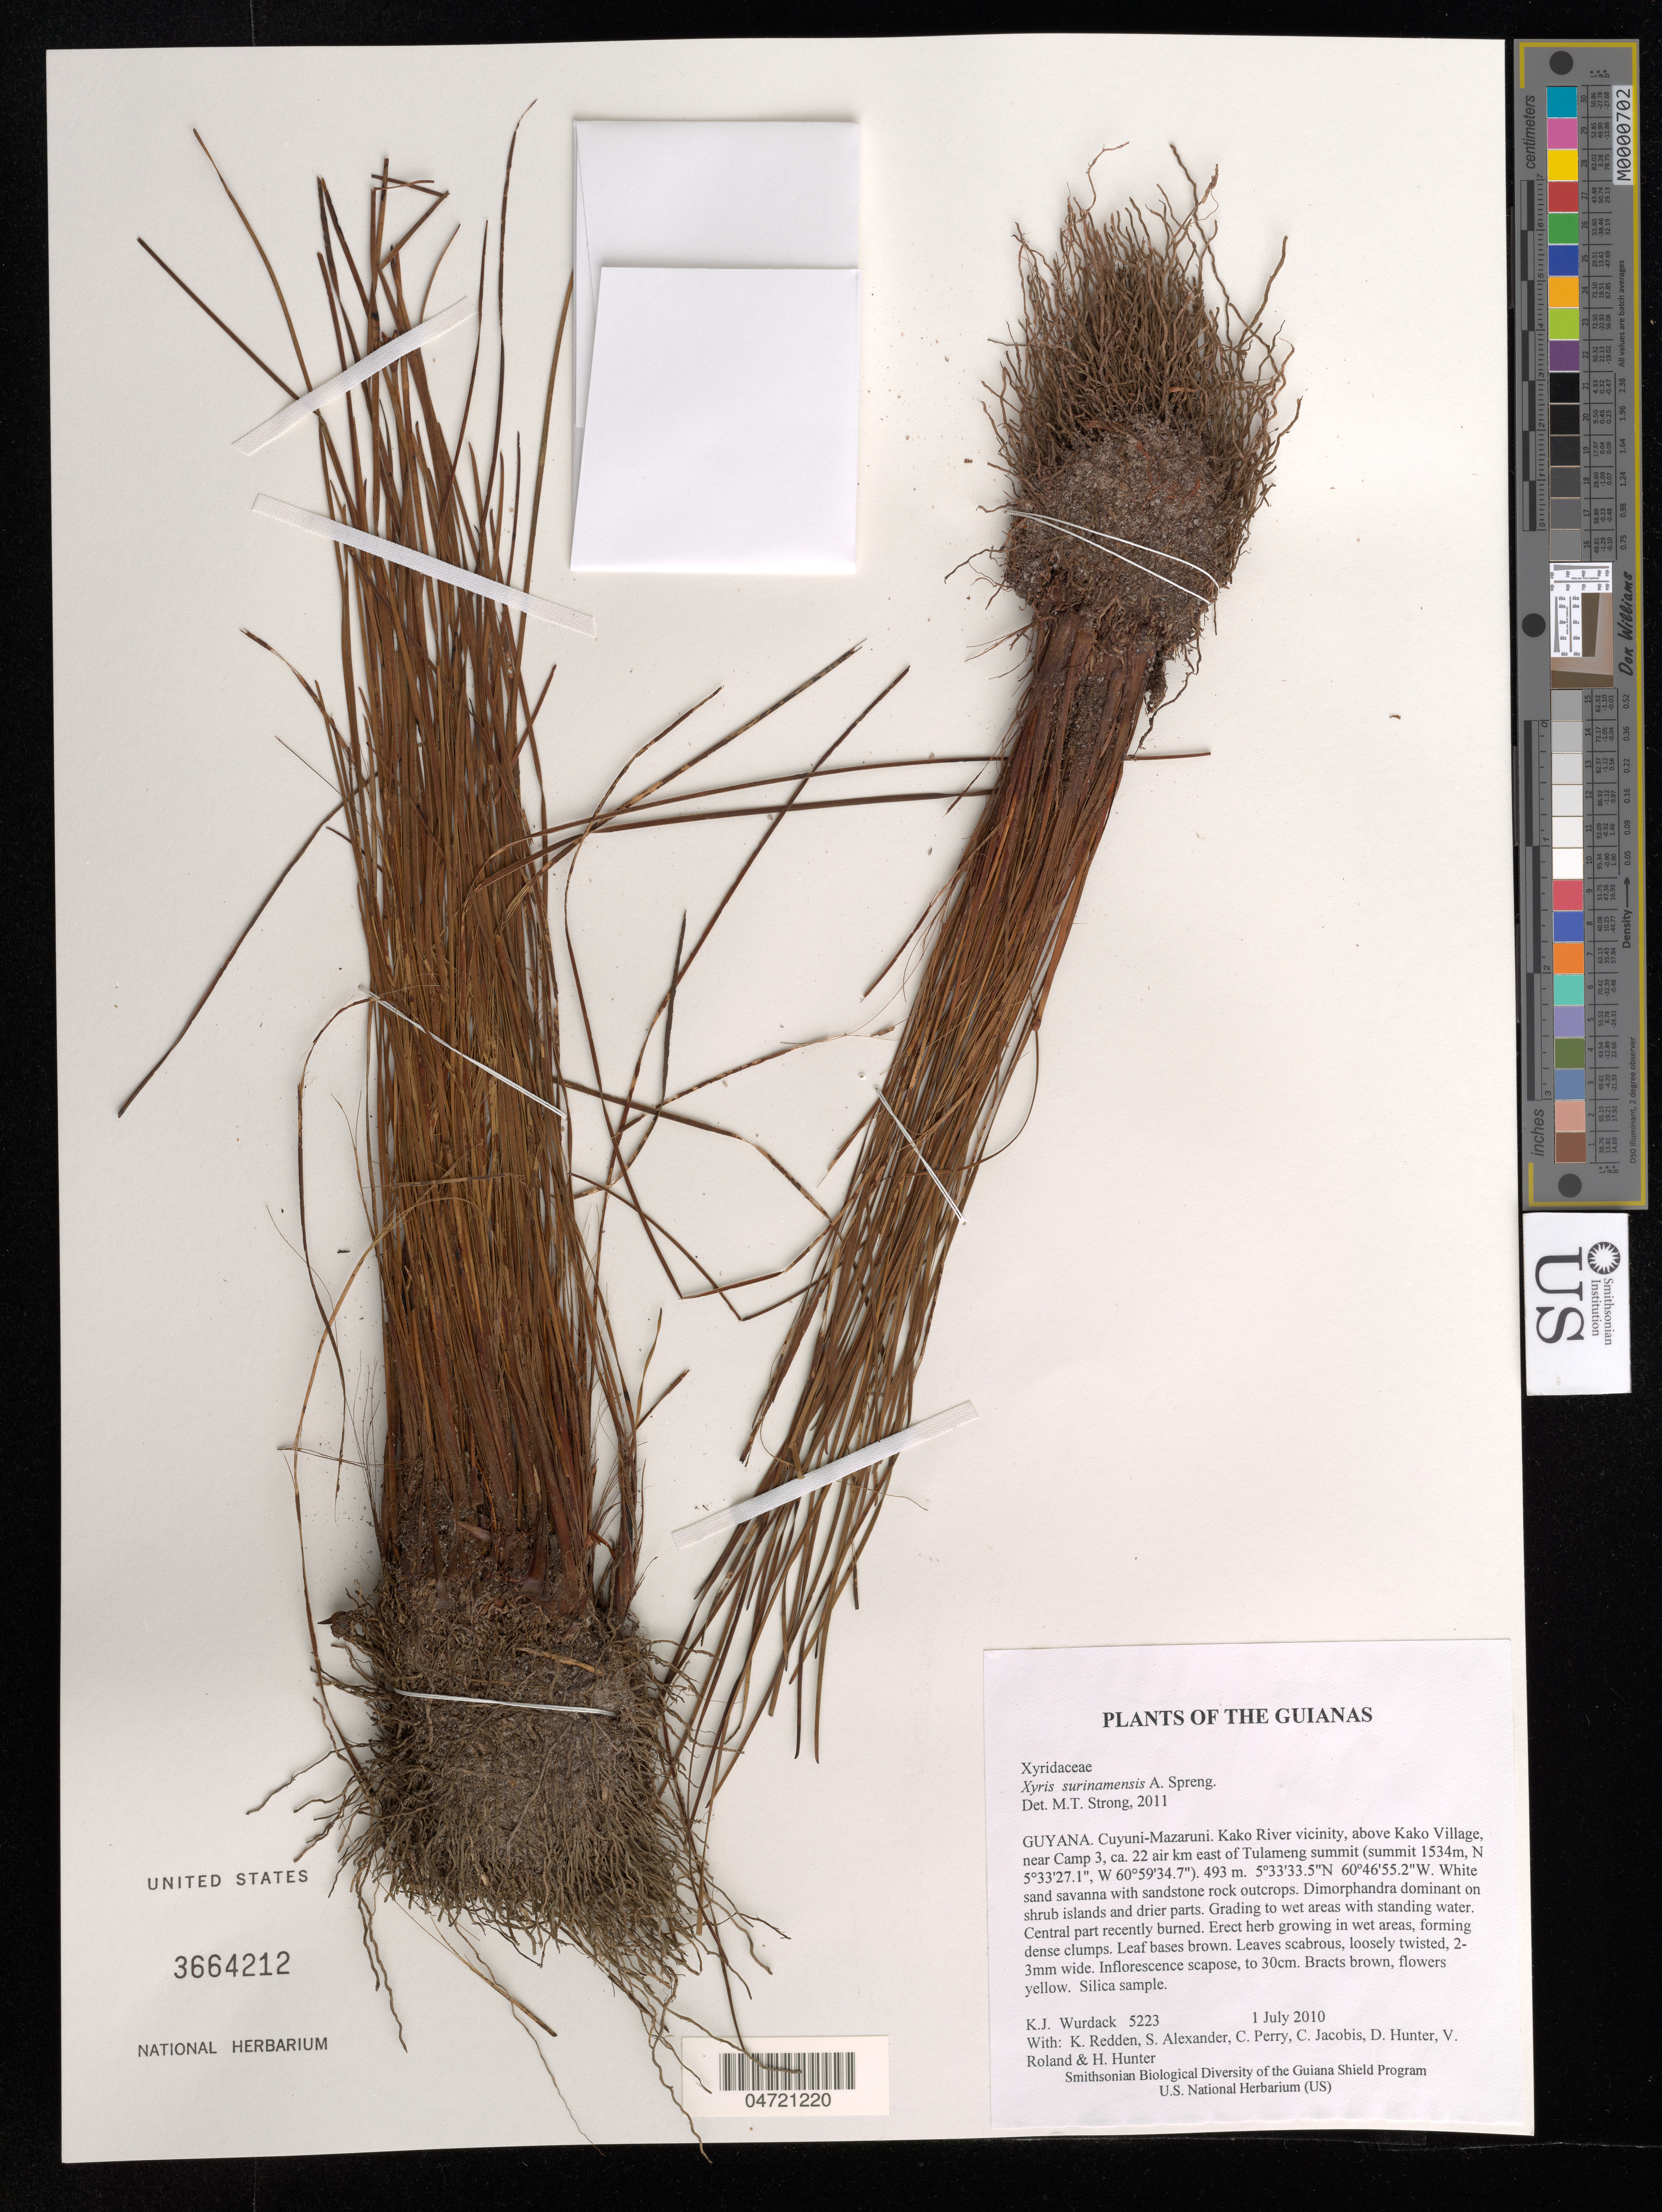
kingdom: Plantae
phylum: Tracheophyta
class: Liliopsida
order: Poales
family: Xyridaceae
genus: Xyris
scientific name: Xyris surinamensis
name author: A. Spreng.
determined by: Strong, M. T., (US), Smithsonian Institution - National Museum of Natural History (UNITED STATES)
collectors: K. Wurdack, K. M. Redden, S. N. Alexander, C. Perry, C. Jacobis, D. Hunter, V. Roland & H. Hunter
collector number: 5223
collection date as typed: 1 July 2010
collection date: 2010-07-01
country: Guyana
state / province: Cuyuni-Mazaruni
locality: Kako River vicinity, above Kako Village, near Camp 3, ca. 22 air km east of Tulameng summit (summit 1534m, N 5°33'27.1", W 60°59'34.7")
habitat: White sand savanna with sandstone rock outcrops. Dimorphandra dominant on shrub islands and drier parts. Grading to wet areas with standing water. Central part recently burned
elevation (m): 493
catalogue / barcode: US 3664212